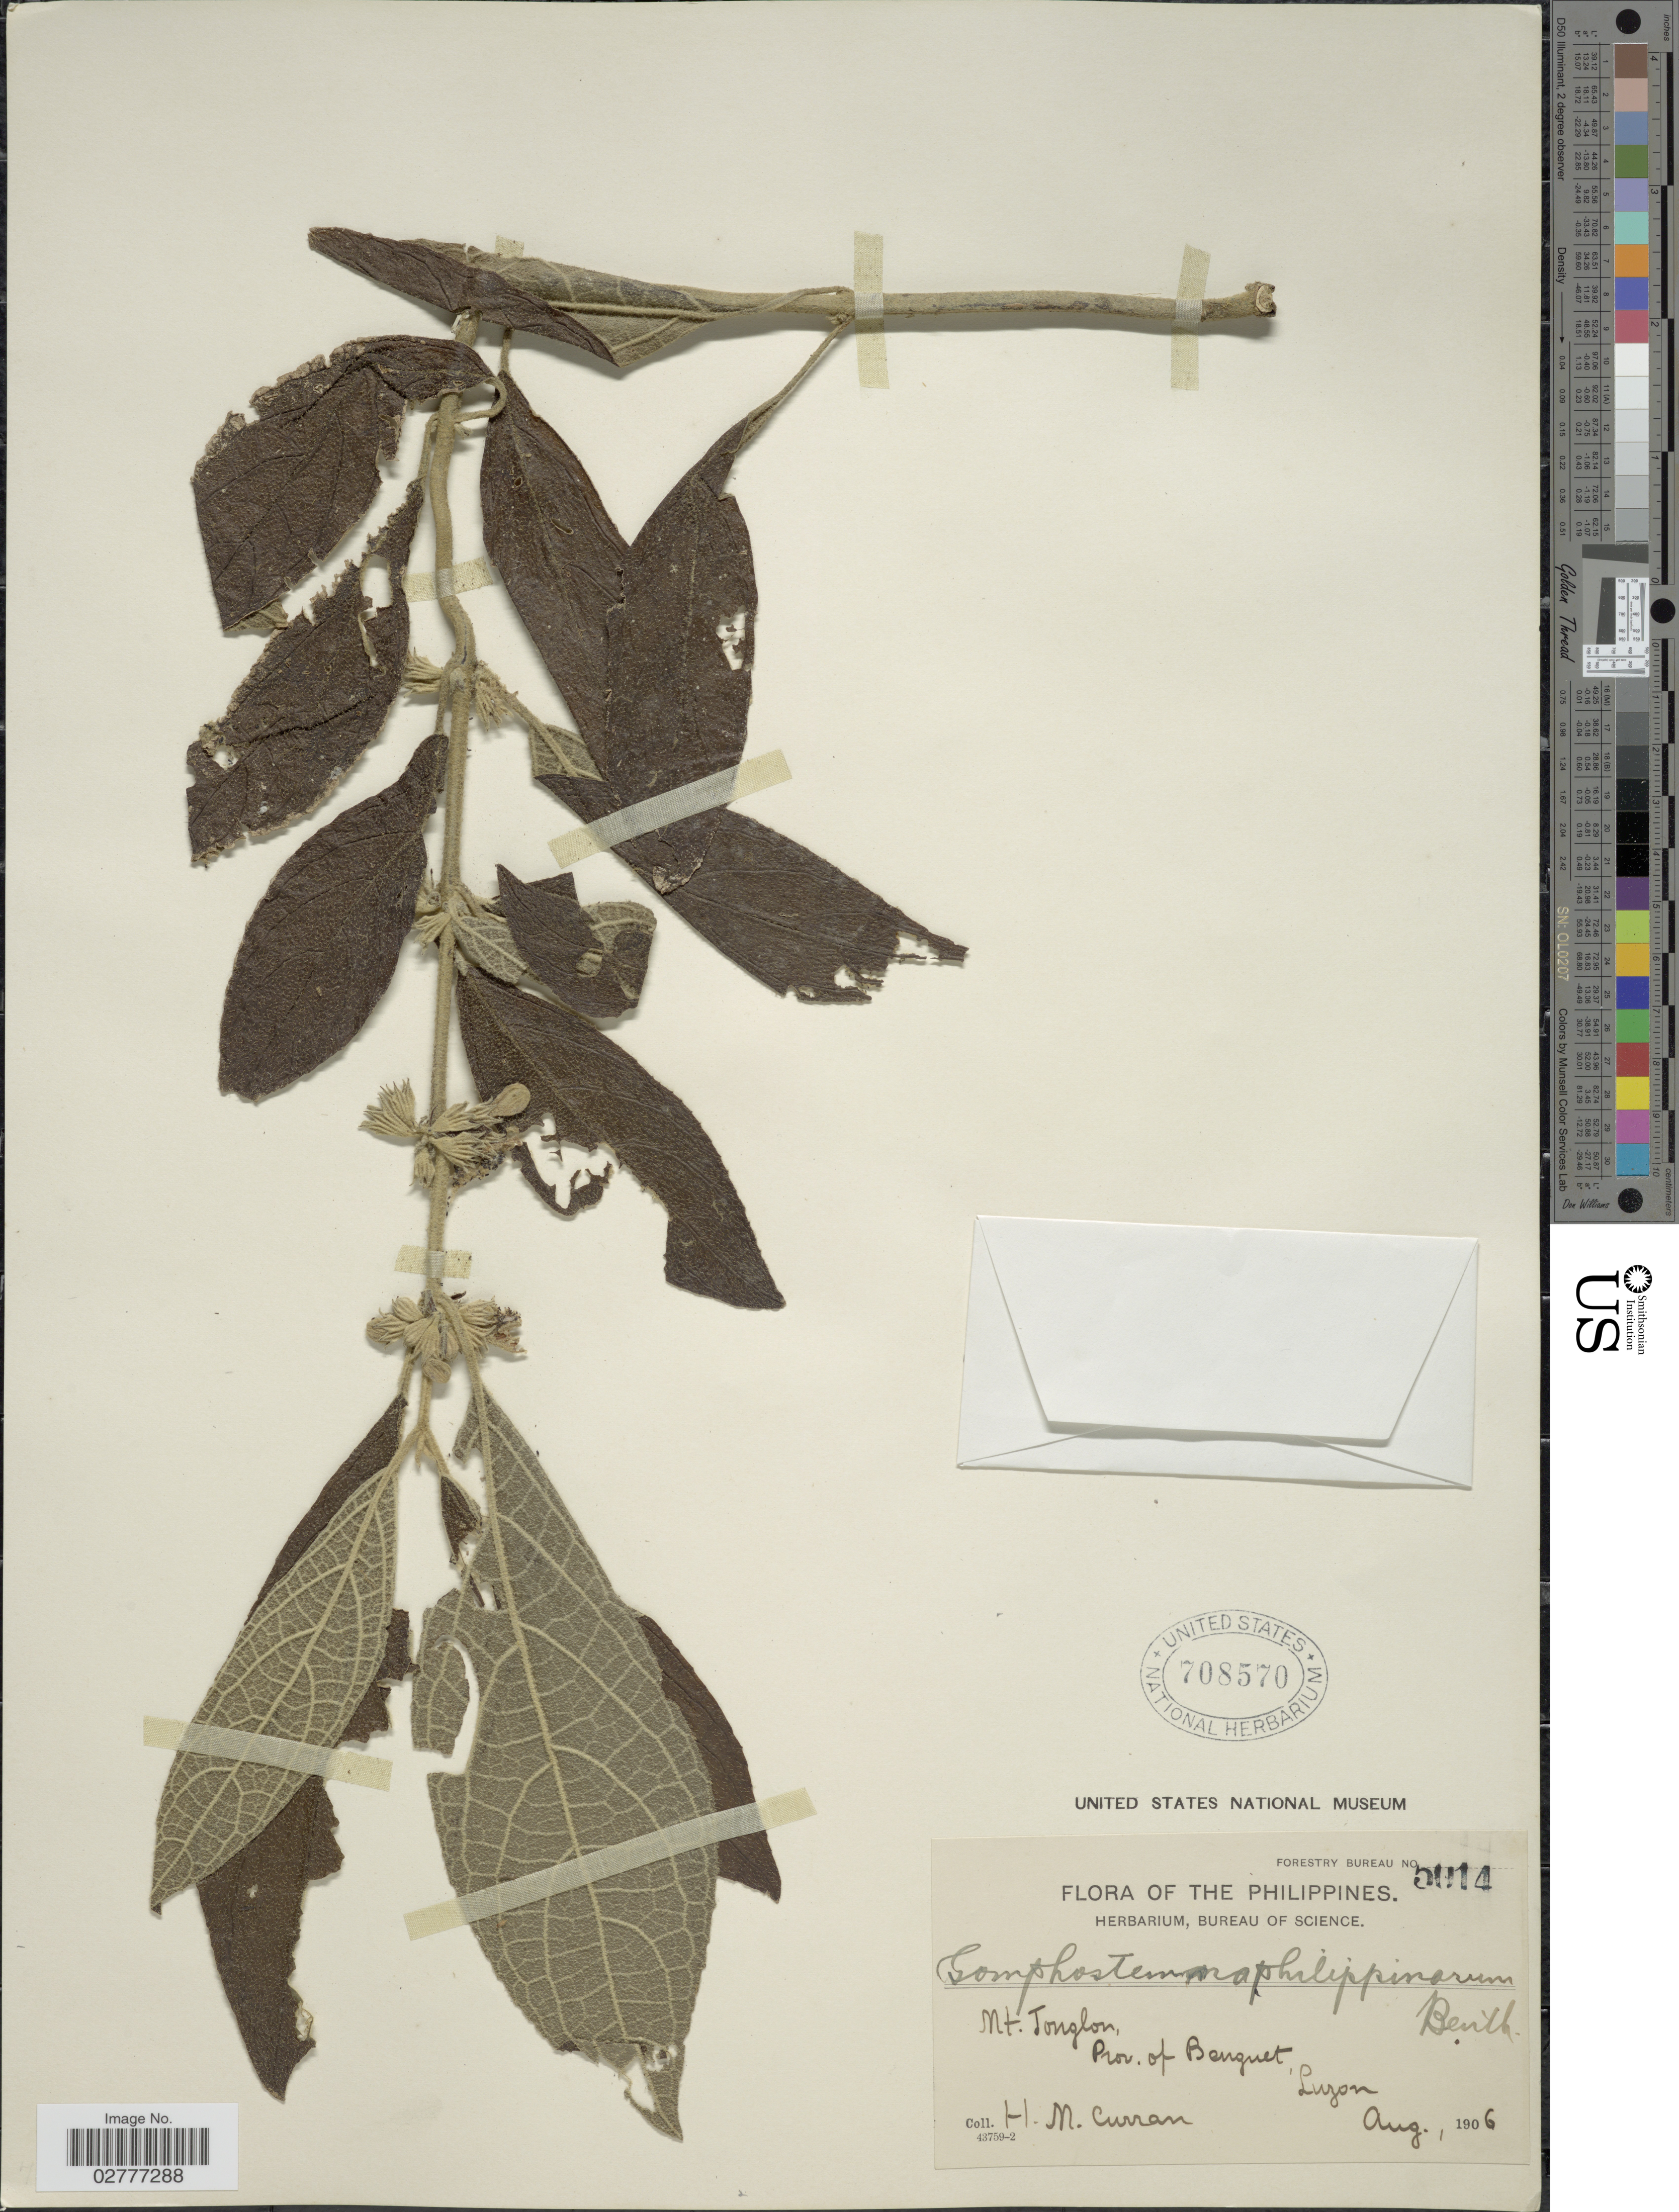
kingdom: Plantae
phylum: Tracheophyta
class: Magnoliopsida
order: Lamiales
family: Lamiaceae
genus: Gomphostemma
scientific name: Gomphostemma philippinarum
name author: Benth.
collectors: H. M. Curran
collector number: Forestry Bureau 5014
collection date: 1906-08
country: Philippines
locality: Mt. Tonglon, Prov. of Benguet, Luzon.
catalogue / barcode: US 708570